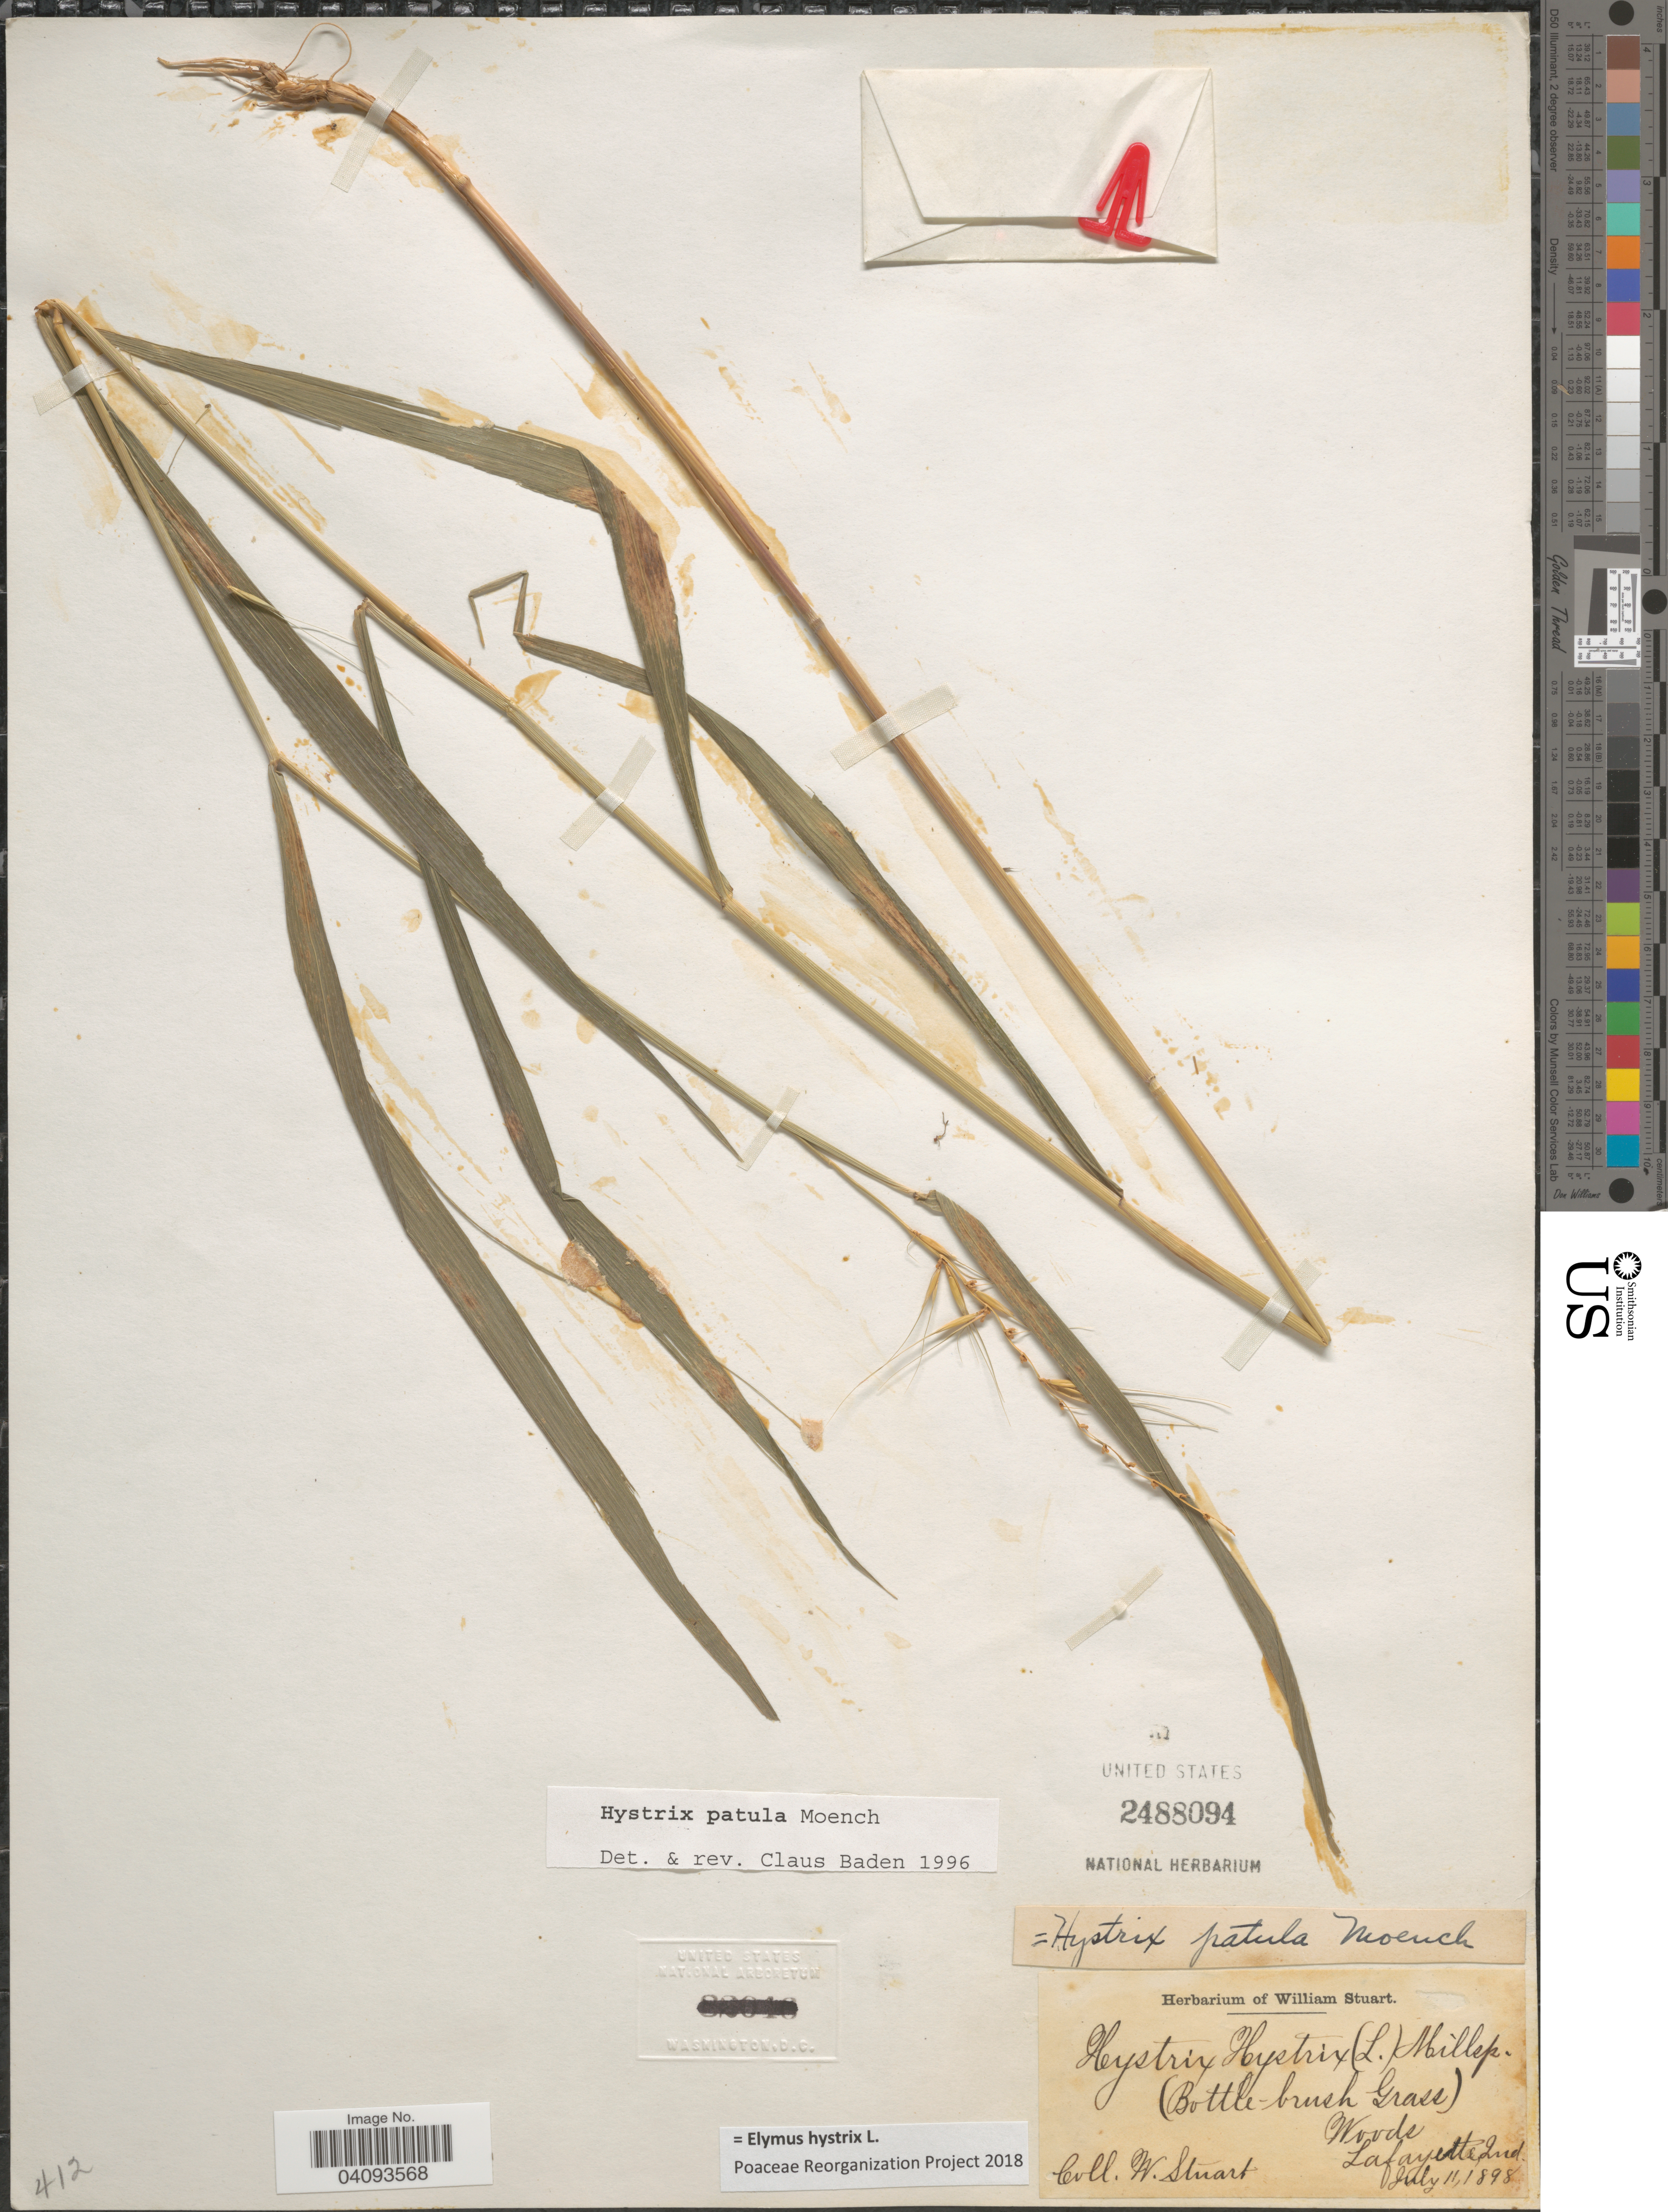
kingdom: Plantae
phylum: Tracheophyta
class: Liliopsida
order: Poales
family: Poaceae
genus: Elymus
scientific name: Elymus hystrix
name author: L.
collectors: W. Stuart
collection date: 1898-07-11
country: United States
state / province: Indiana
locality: Lafayette.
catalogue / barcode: US 2488094